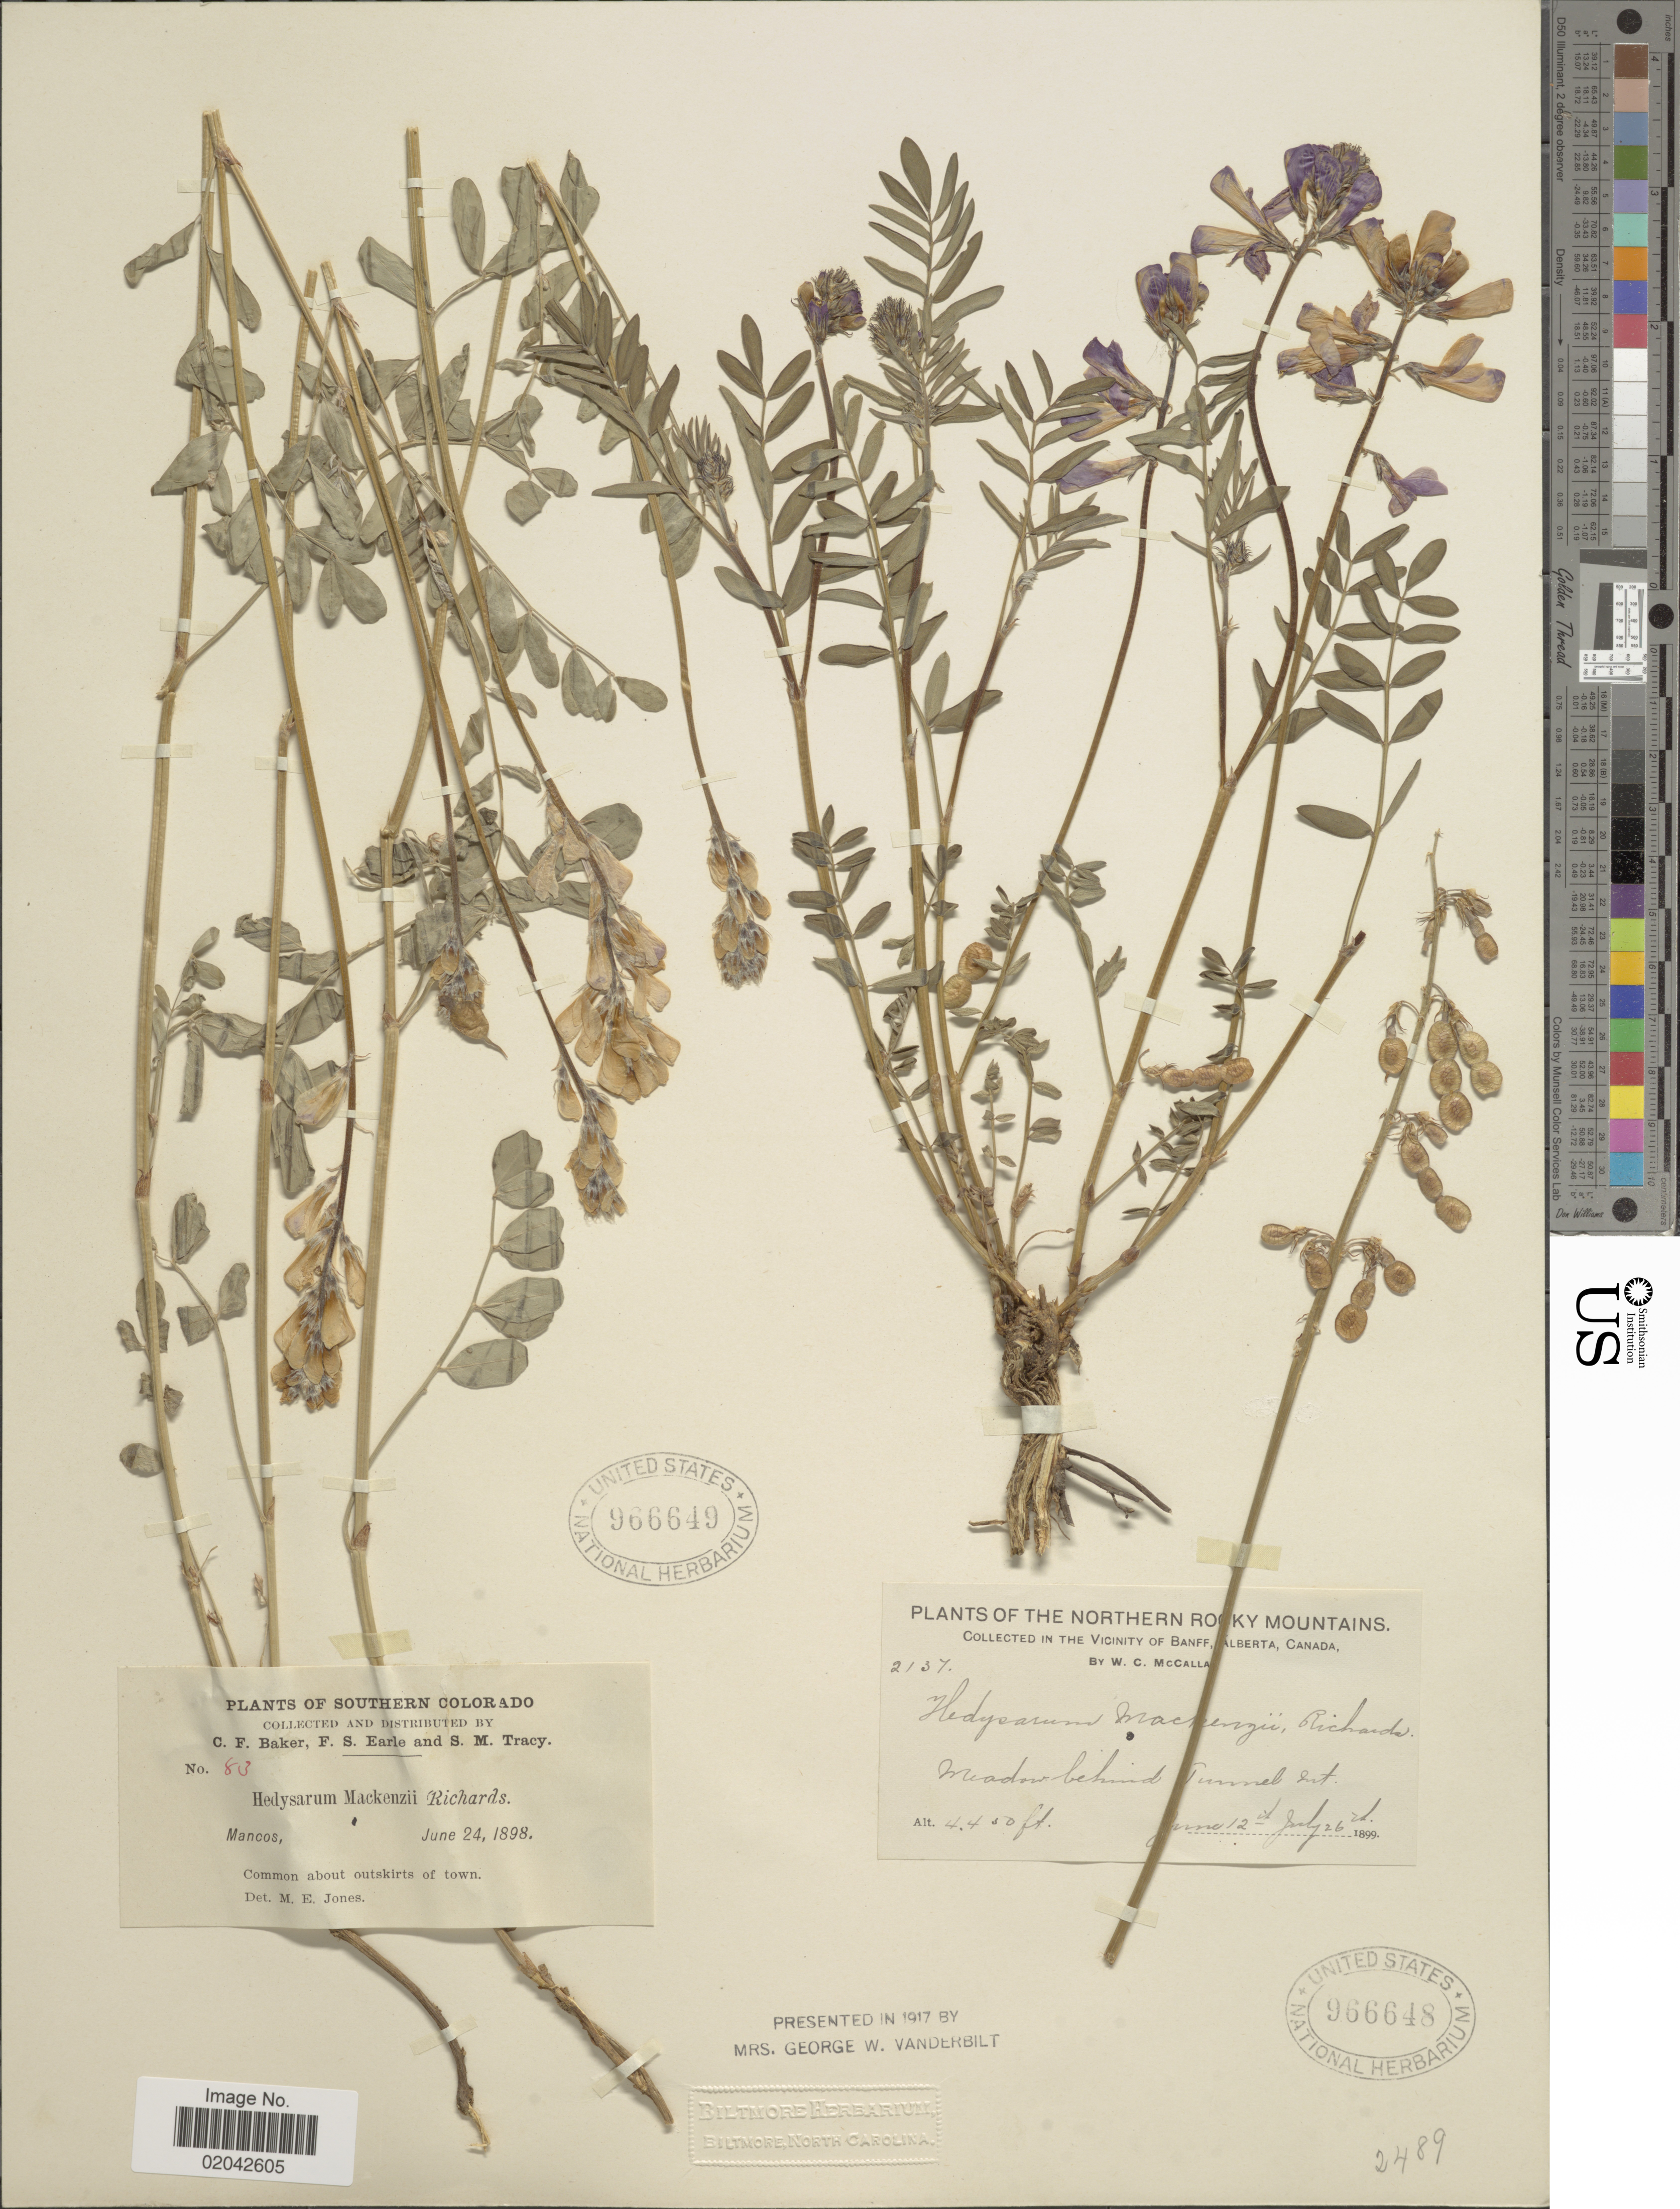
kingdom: Plantae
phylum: Tracheophyta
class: Magnoliopsida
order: Fabales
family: Fabaceae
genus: Hedysarum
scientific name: Hedysarum mackenziei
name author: Richardson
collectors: W. McCalla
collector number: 2137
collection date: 1899-06-12/1899-07-26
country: Canada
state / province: Alberta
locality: Northern Rocky Mountains, in the vicinity of Banff, behind Tunnel Mt.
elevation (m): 1356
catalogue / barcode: US 966648